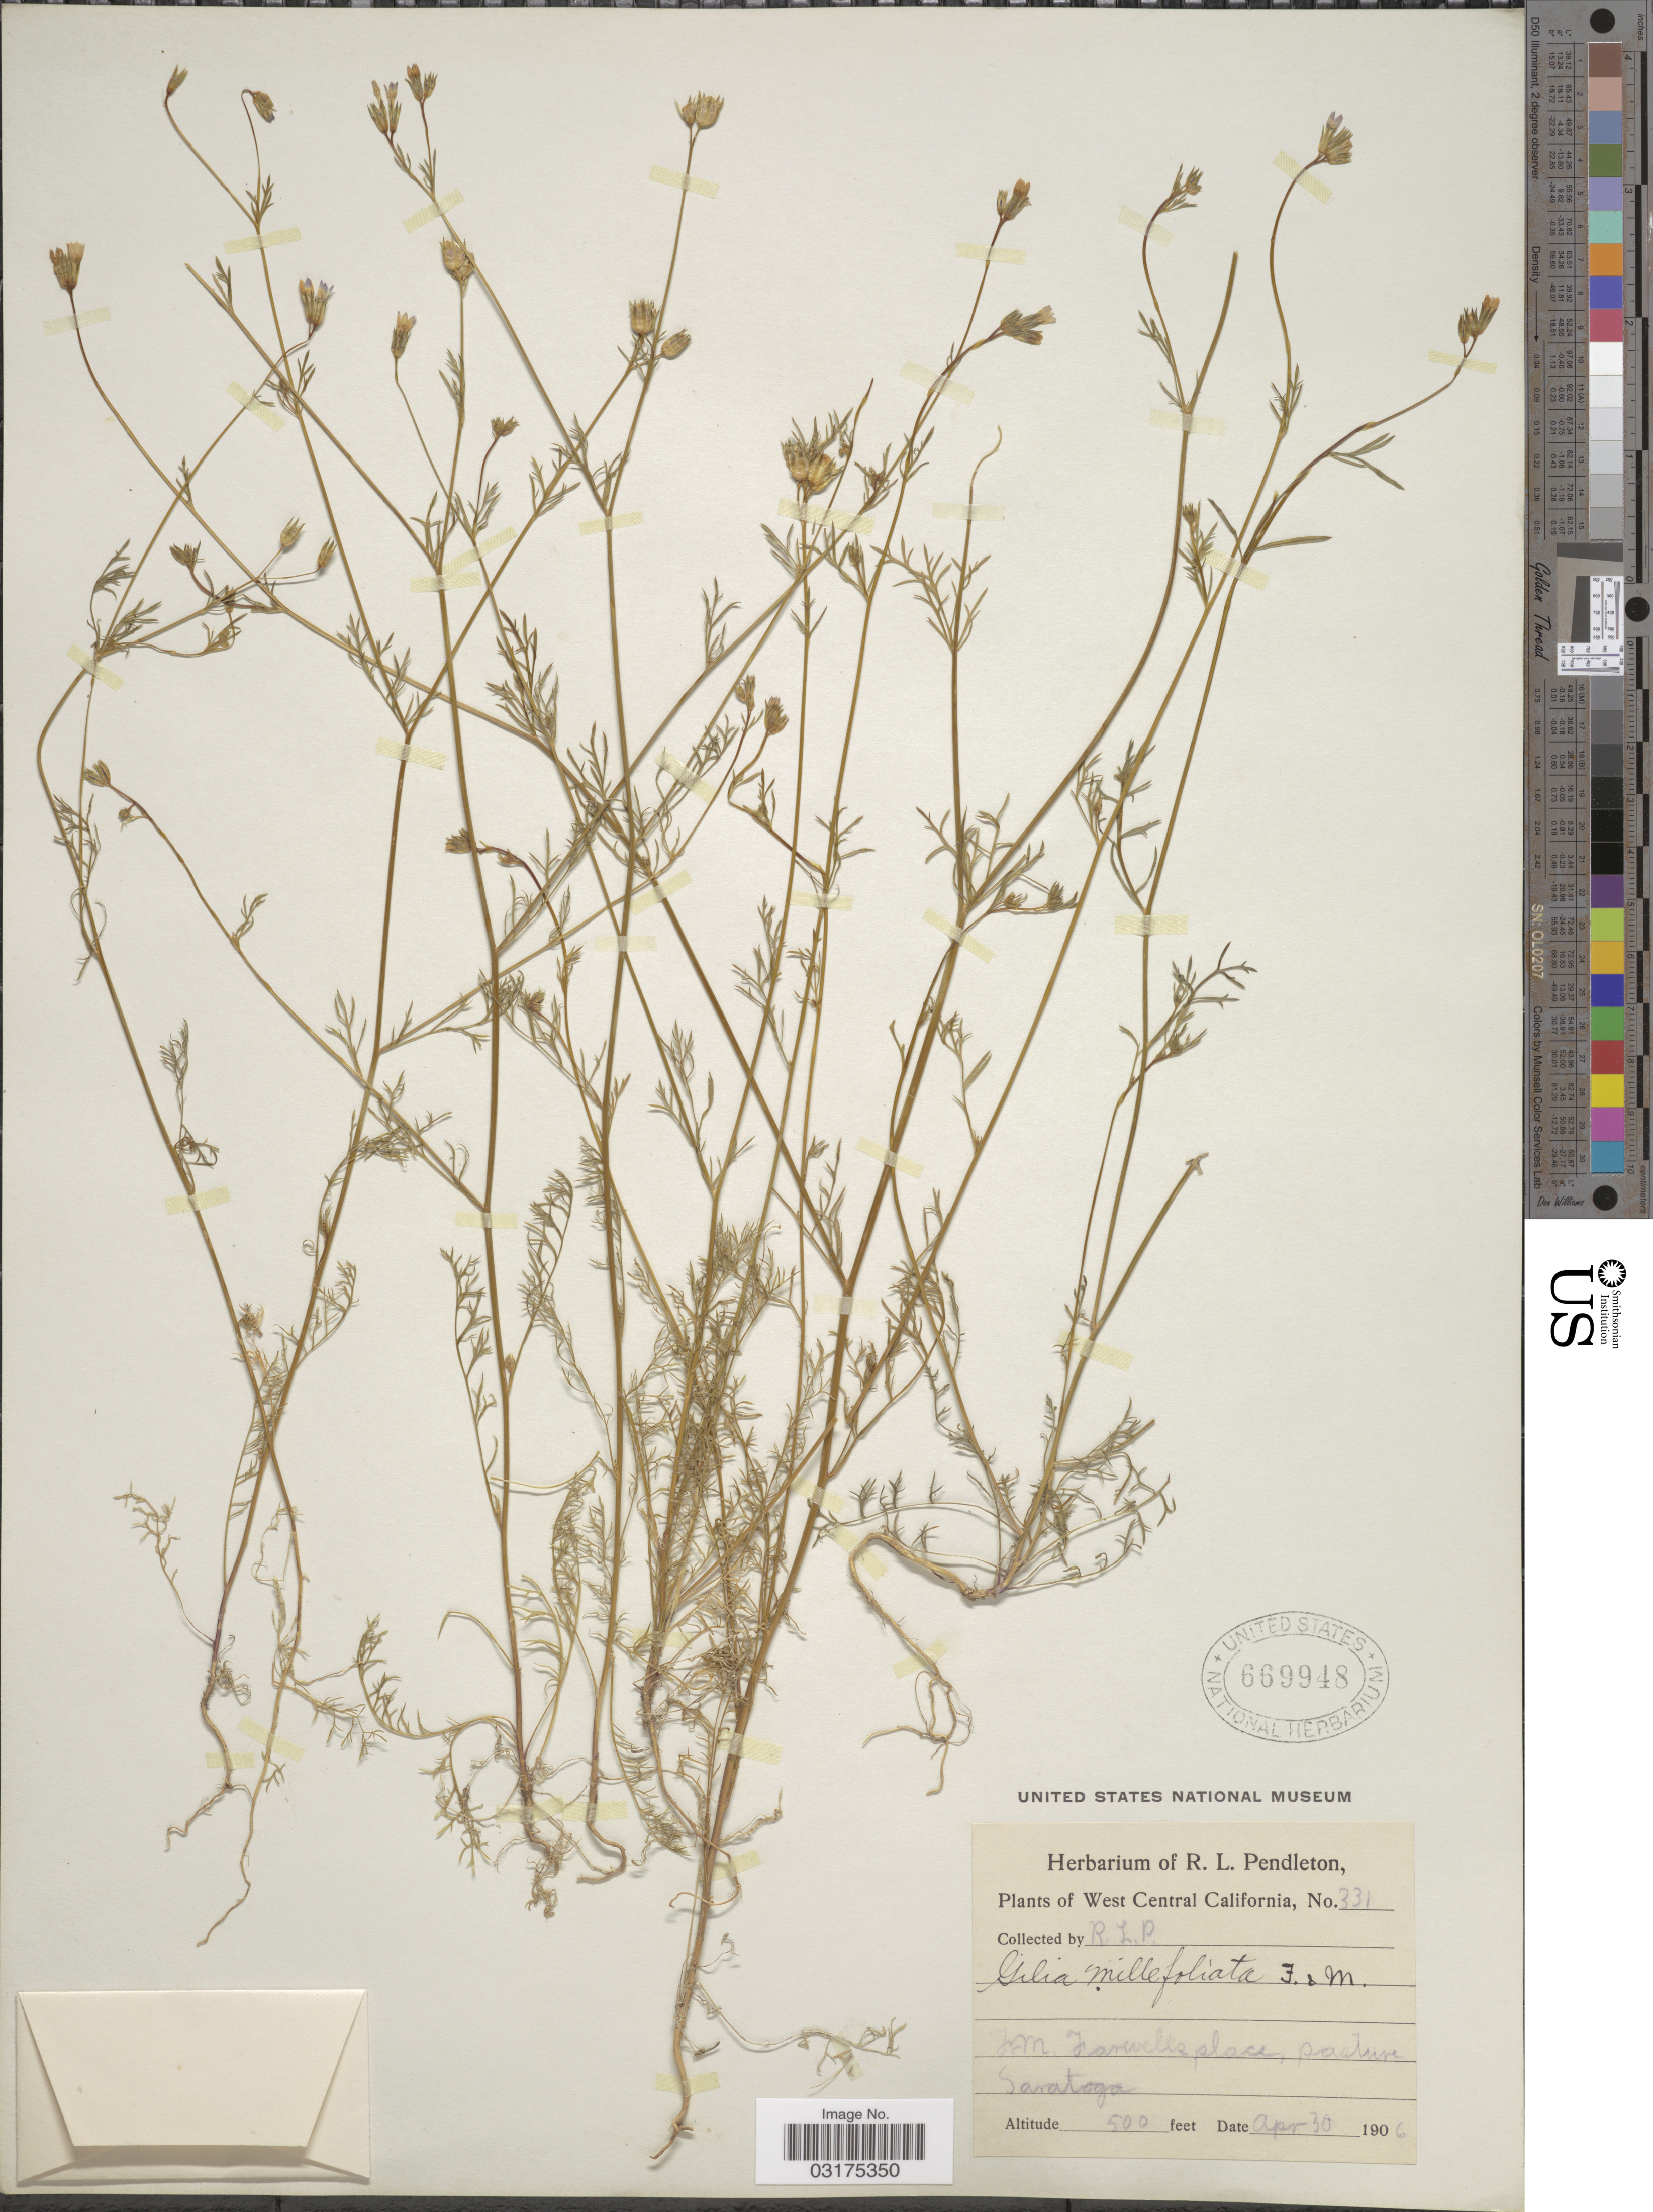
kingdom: Plantae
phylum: Tracheophyta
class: Magnoliopsida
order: Ericales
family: Polemoniaceae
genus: Gilia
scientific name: Gilia clivorum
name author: (Jeps.) V.E. Grant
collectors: R. Pendleton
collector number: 331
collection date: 1906-04-30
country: United States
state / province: California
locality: West Central California, Tom Farewells place, pasture Saratoga.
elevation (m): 152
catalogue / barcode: US 669948